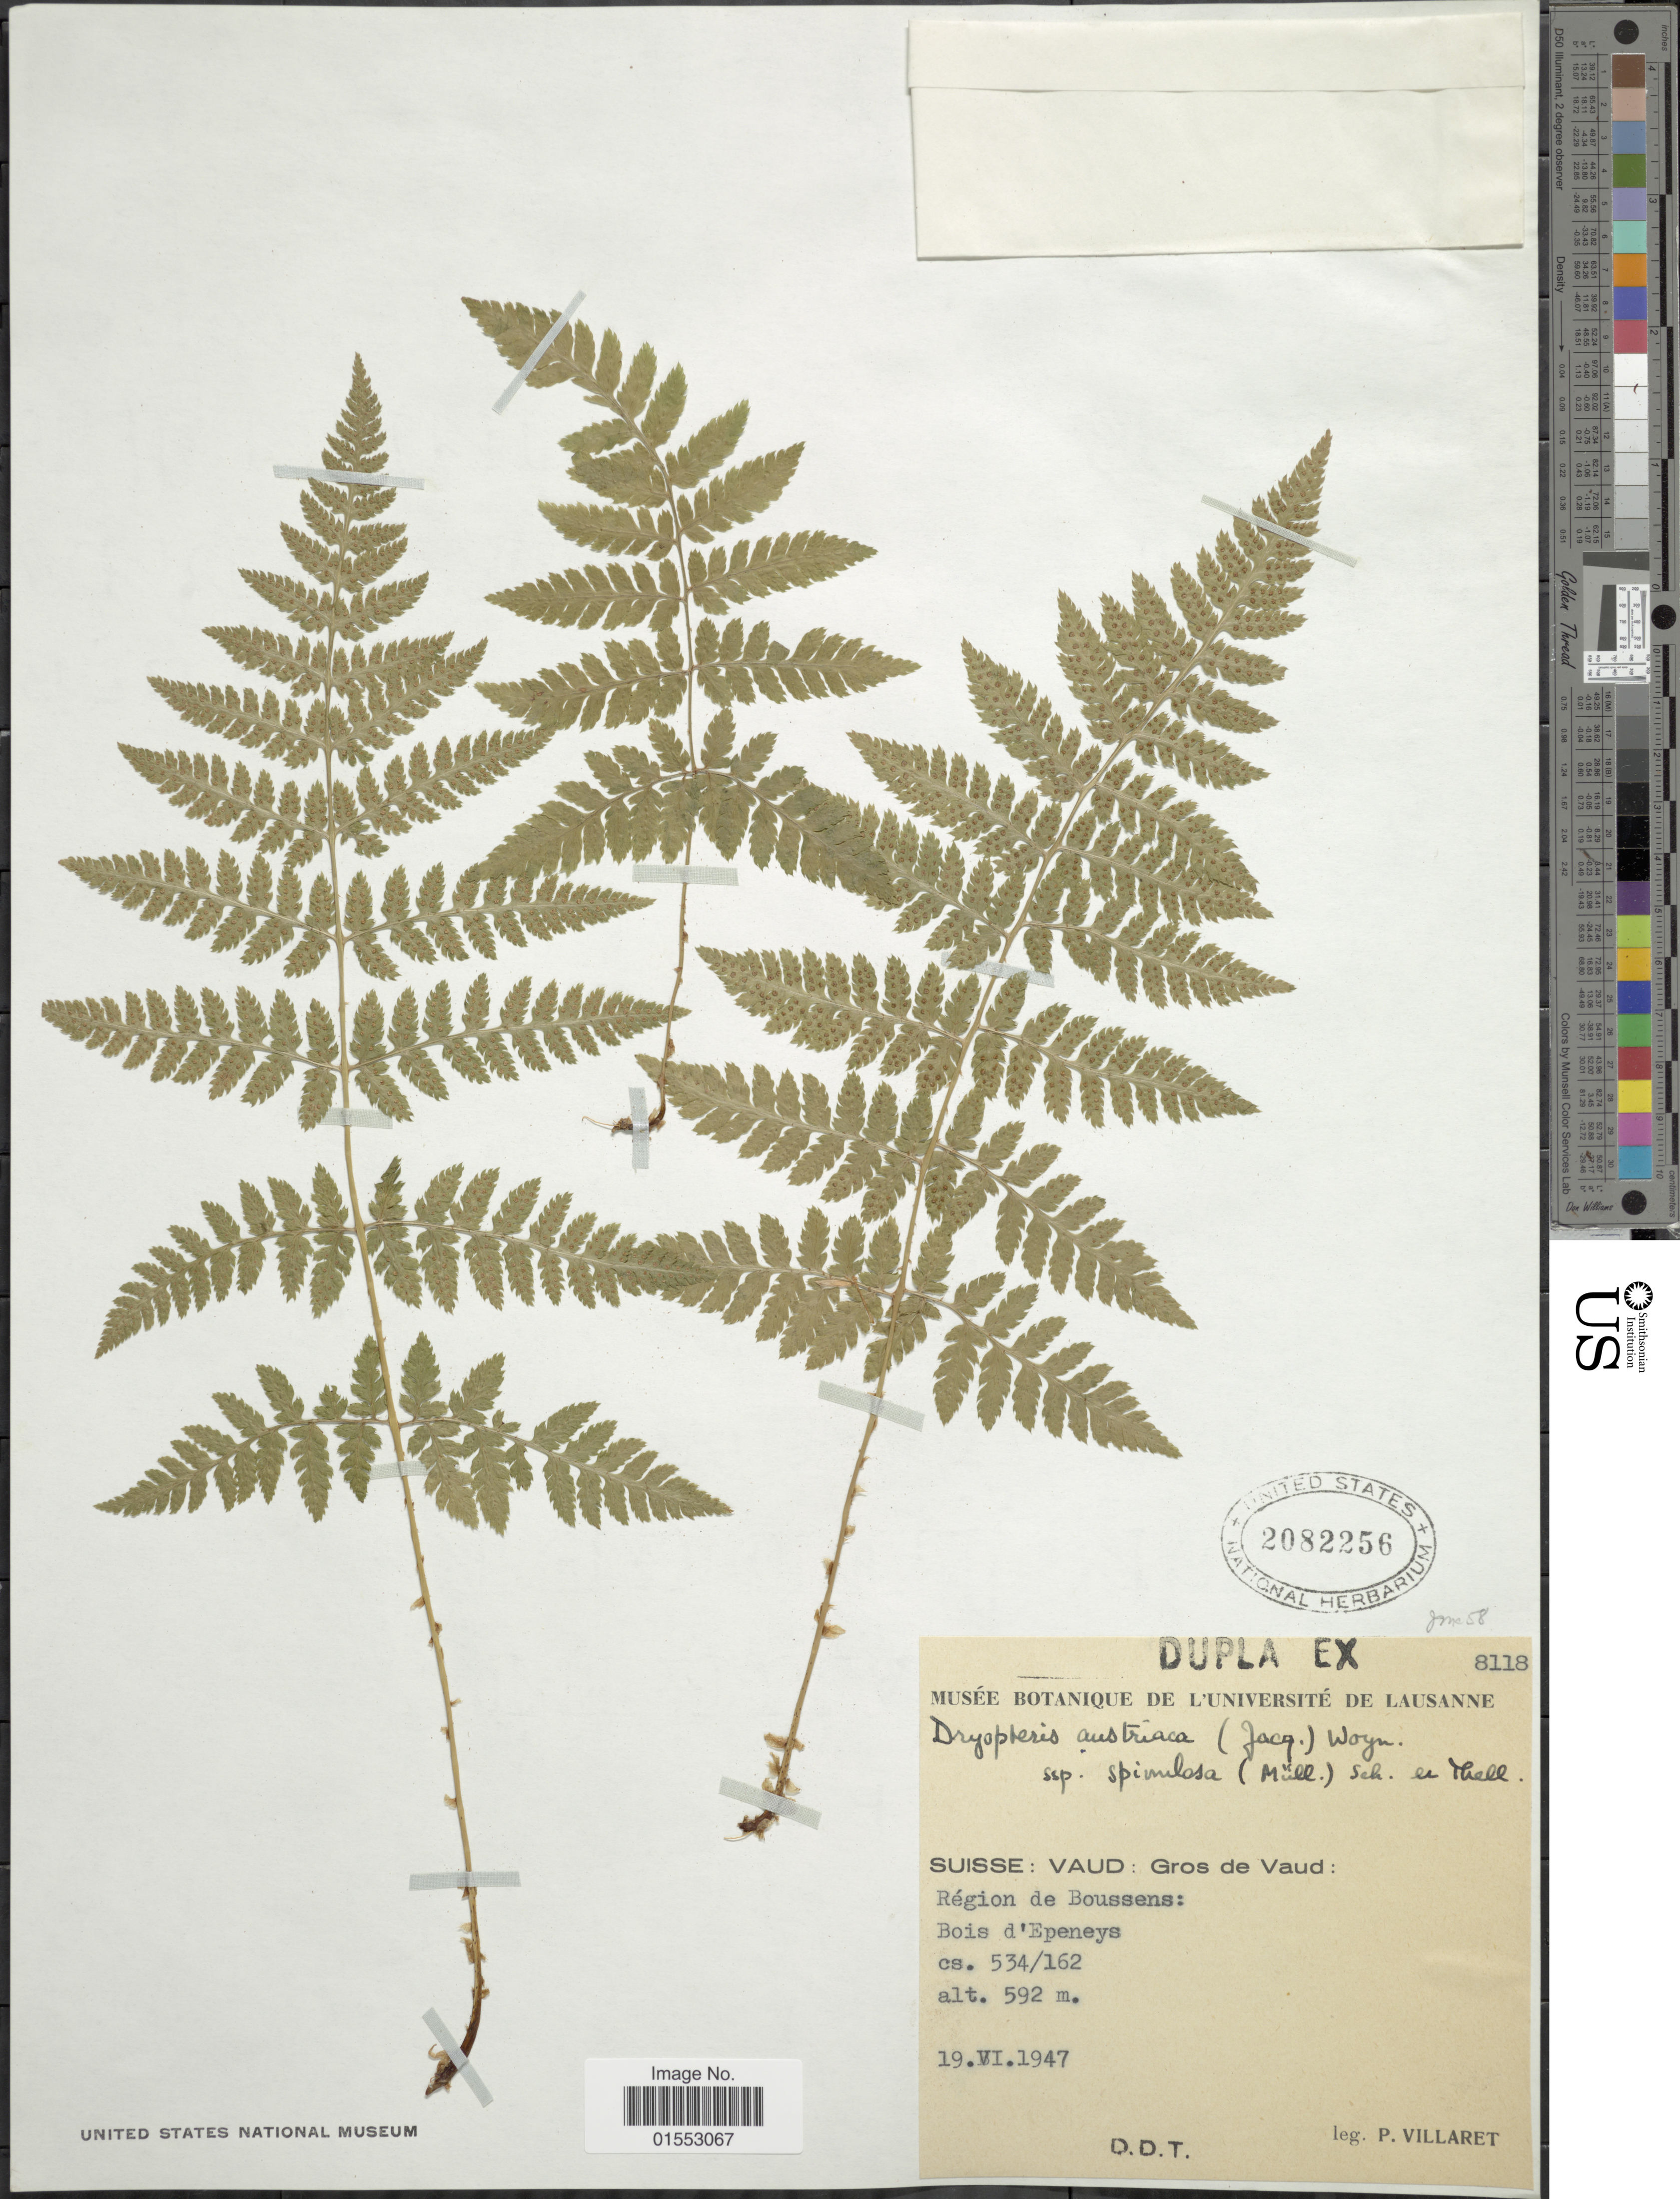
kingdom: Plantae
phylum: Tracheophyta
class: Polypodiopsida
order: Polypodiales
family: Dryopteridaceae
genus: Dryopteris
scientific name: Dryopteris carthusiana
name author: (Villars) H.P. Fuchs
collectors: P. Villaret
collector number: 8118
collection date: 1947-06-19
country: Switzerland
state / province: Vaud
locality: Suisse: vaud: Gros de Vaud. Region de Boussens: Bois d'Espeneys. cs. 534/162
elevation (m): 592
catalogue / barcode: US 2082256